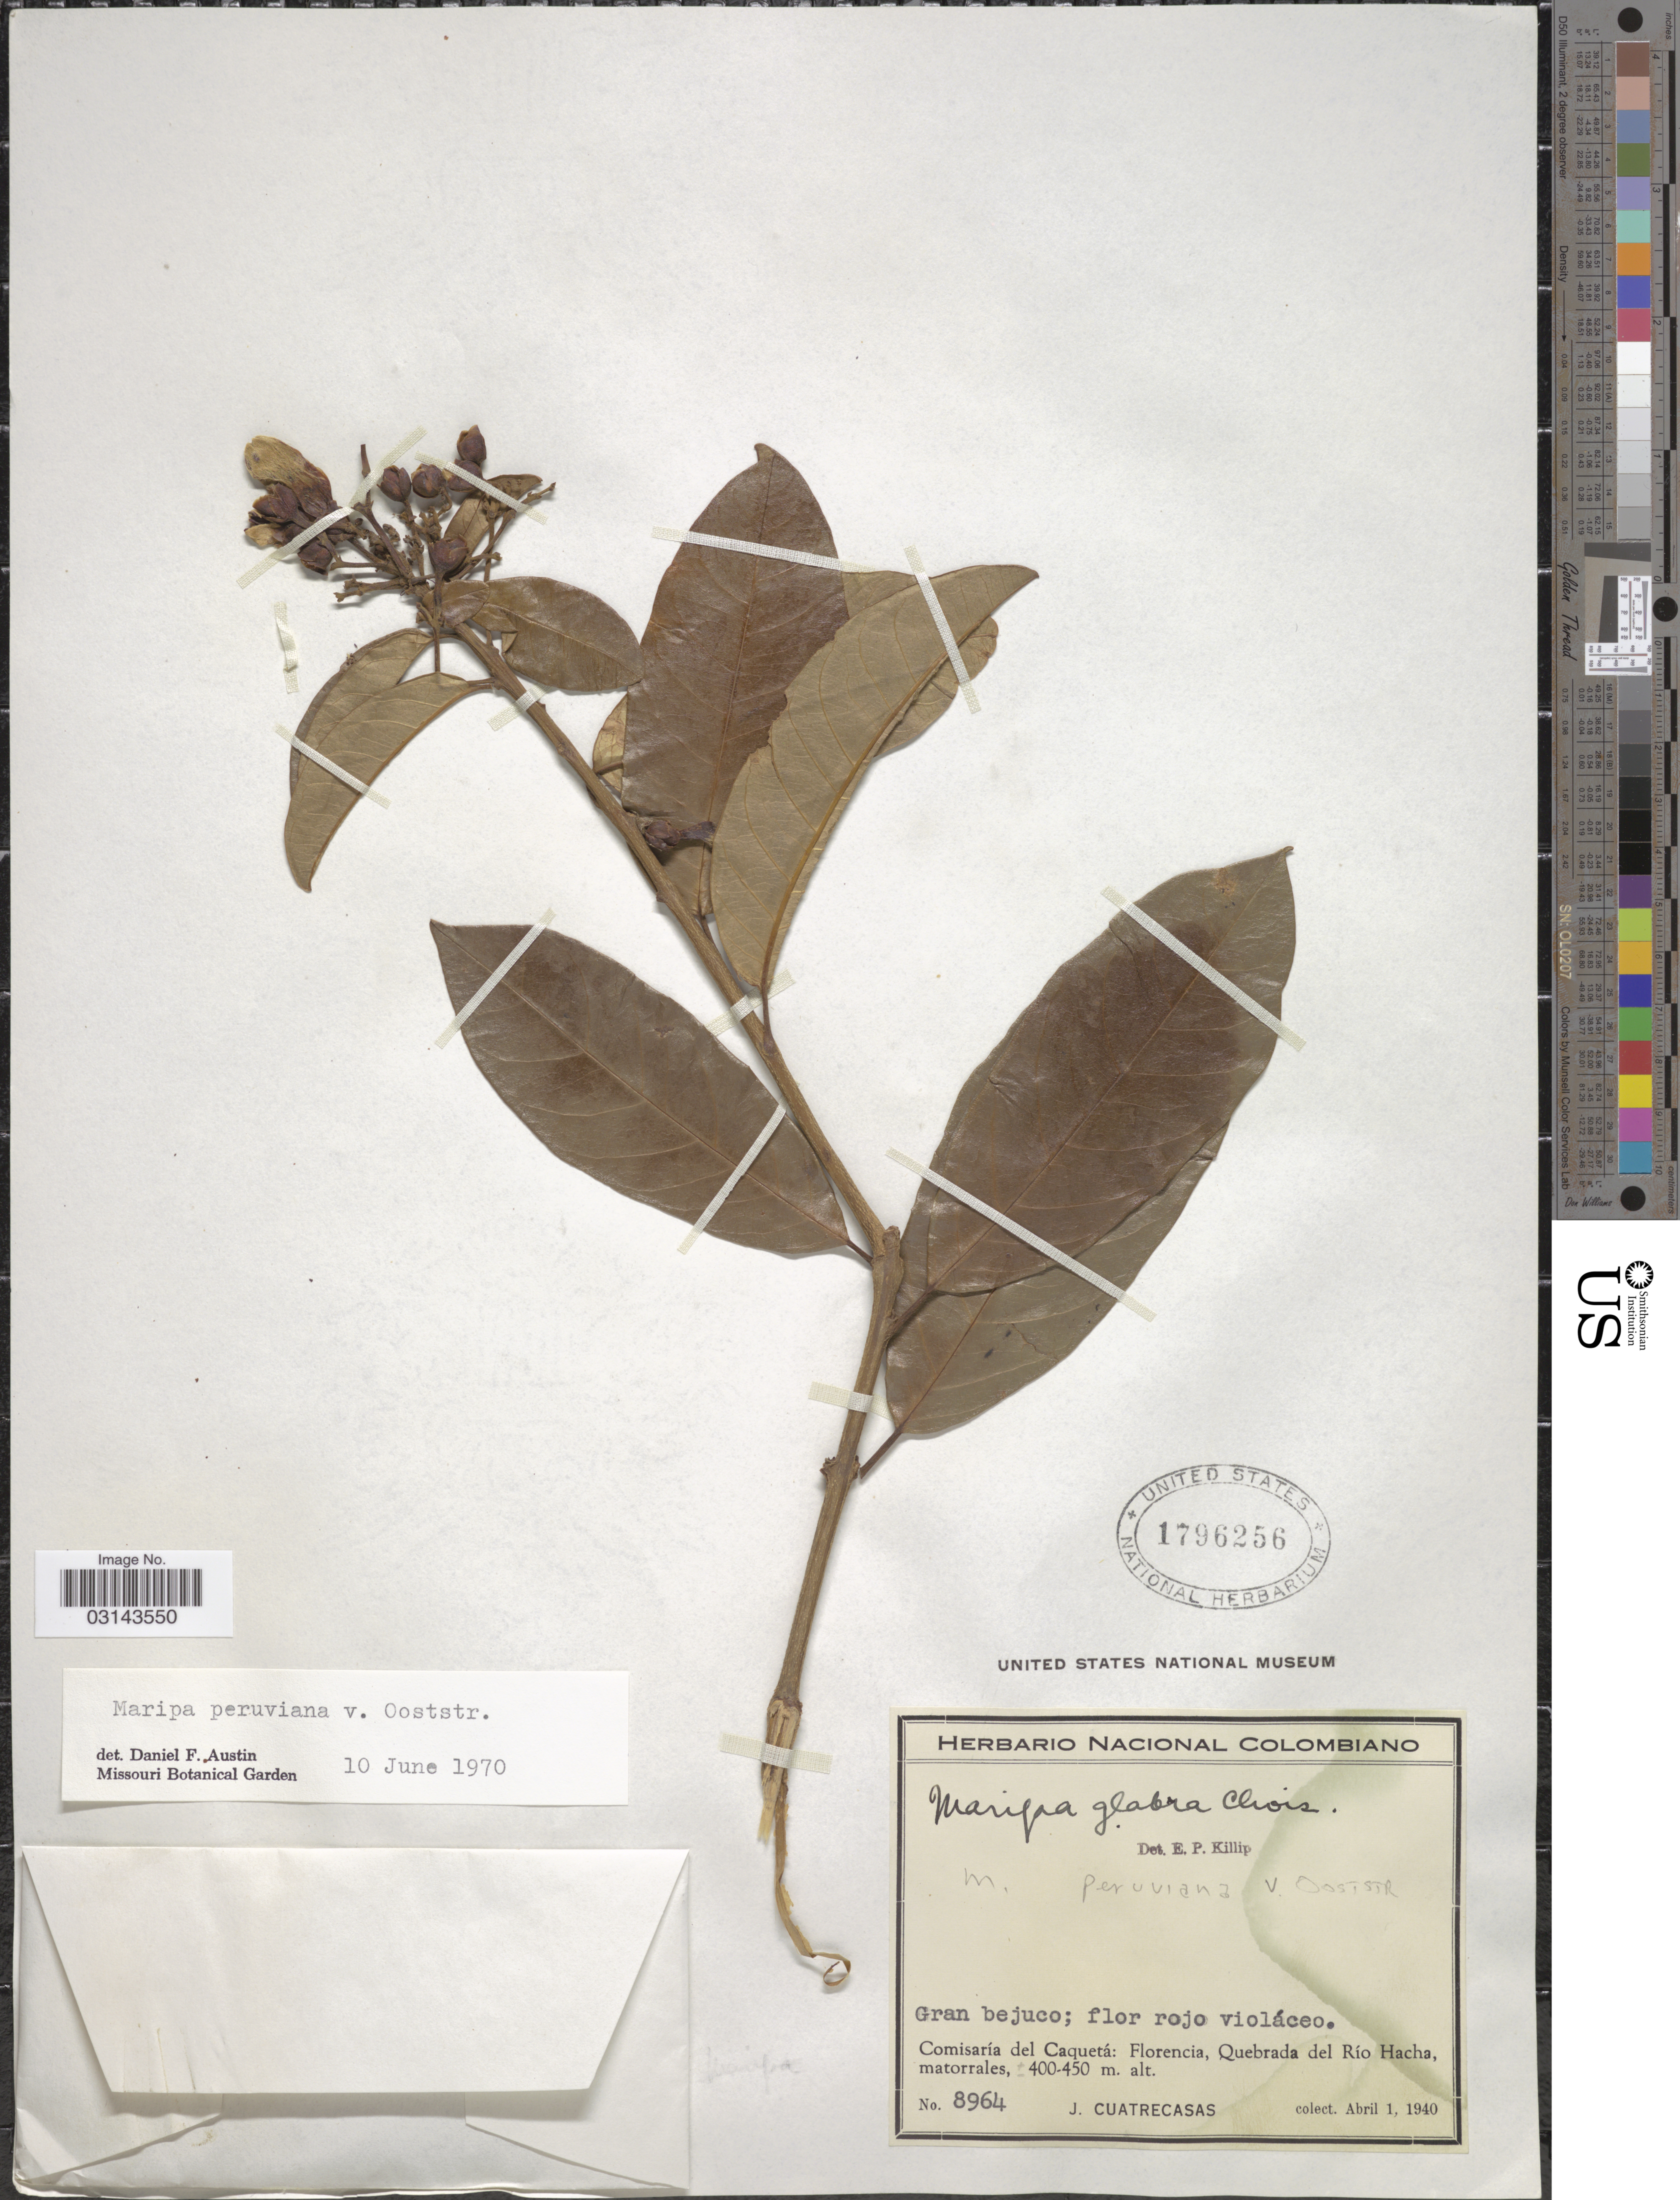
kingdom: Plantae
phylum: Tracheophyta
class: Magnoliopsida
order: Solanales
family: Convolvulaceae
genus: Maripa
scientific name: Maripa peruviana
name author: Ooststr.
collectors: J. Cuatrecasas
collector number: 8964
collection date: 1940-04-01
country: Colombia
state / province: Caquetá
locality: Comisaría del Caquetá: Florencia, Quebrada del Río Hacha matorrales.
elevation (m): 400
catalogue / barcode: US 1796256